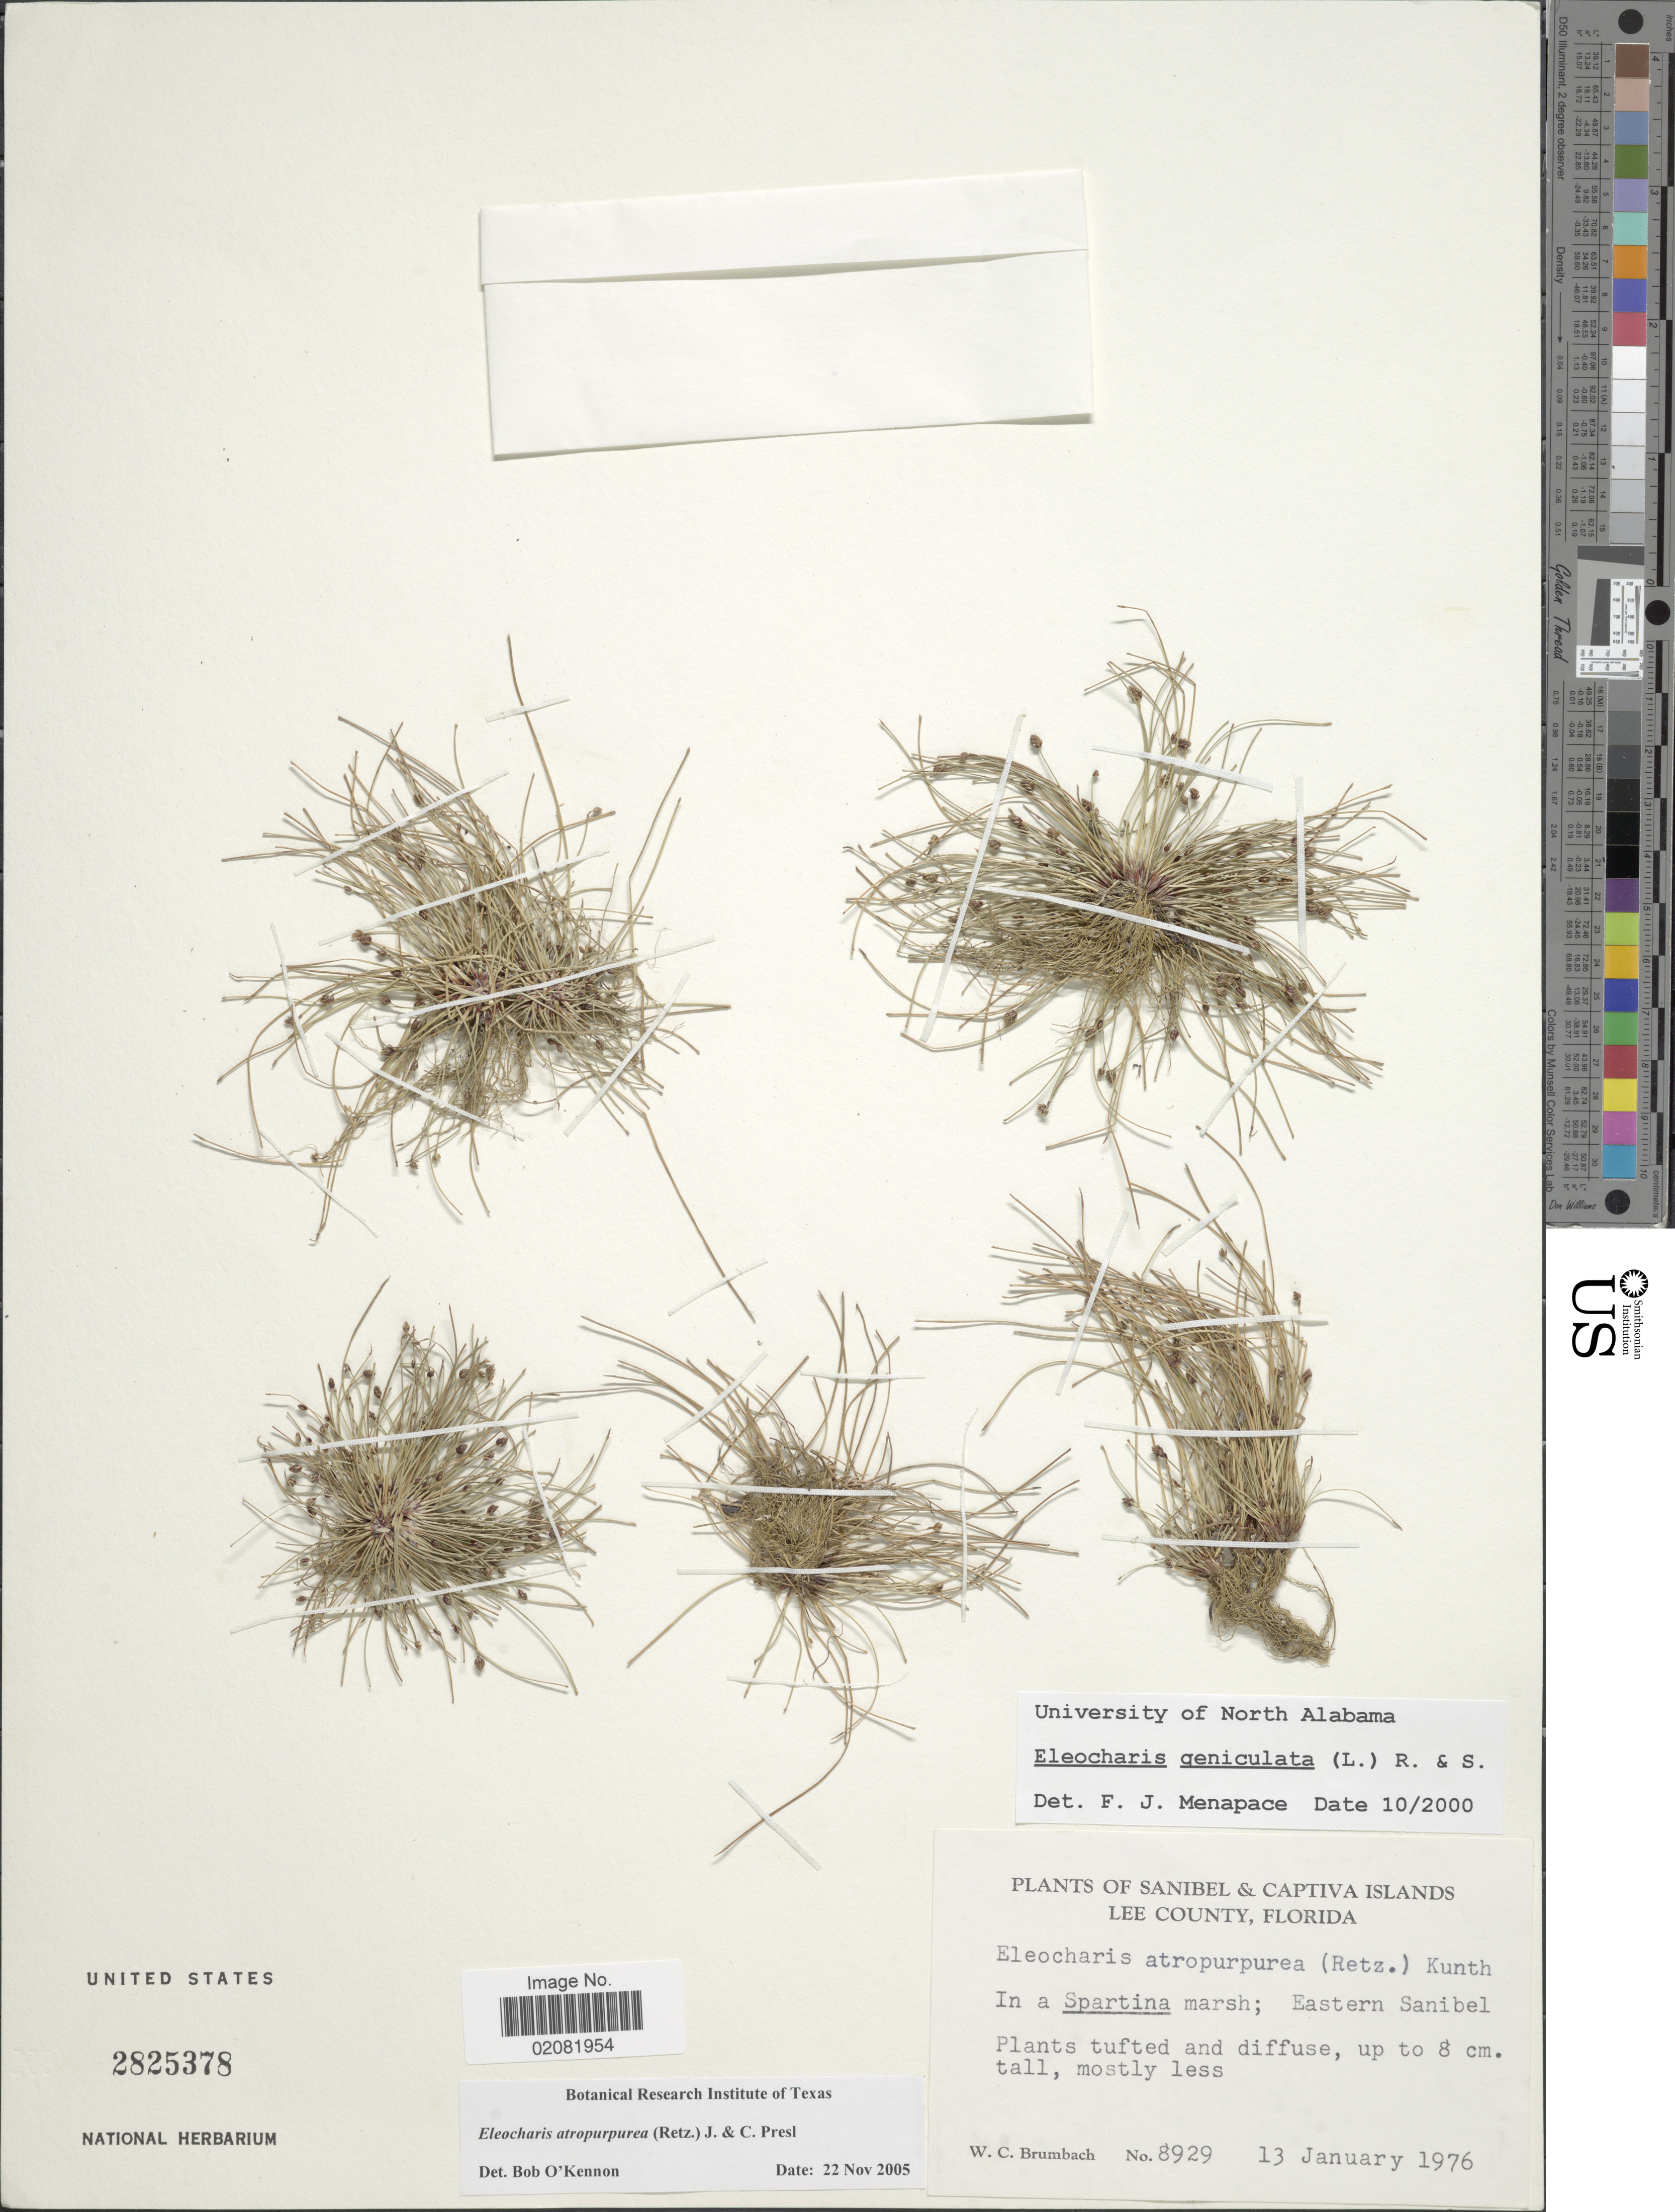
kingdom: Plantae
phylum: Tracheophyta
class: Liliopsida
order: Poales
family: Cyperaceae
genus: Eleocharis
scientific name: Eleocharis atropurpurea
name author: (Retz.) J. Presl & C. Presl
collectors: W. C. Brumbach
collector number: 8929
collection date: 1976-01-13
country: United States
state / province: Florida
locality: Sanibel & Captiva Islands, Lee County, Eastern Sanibel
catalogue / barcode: US 2825378